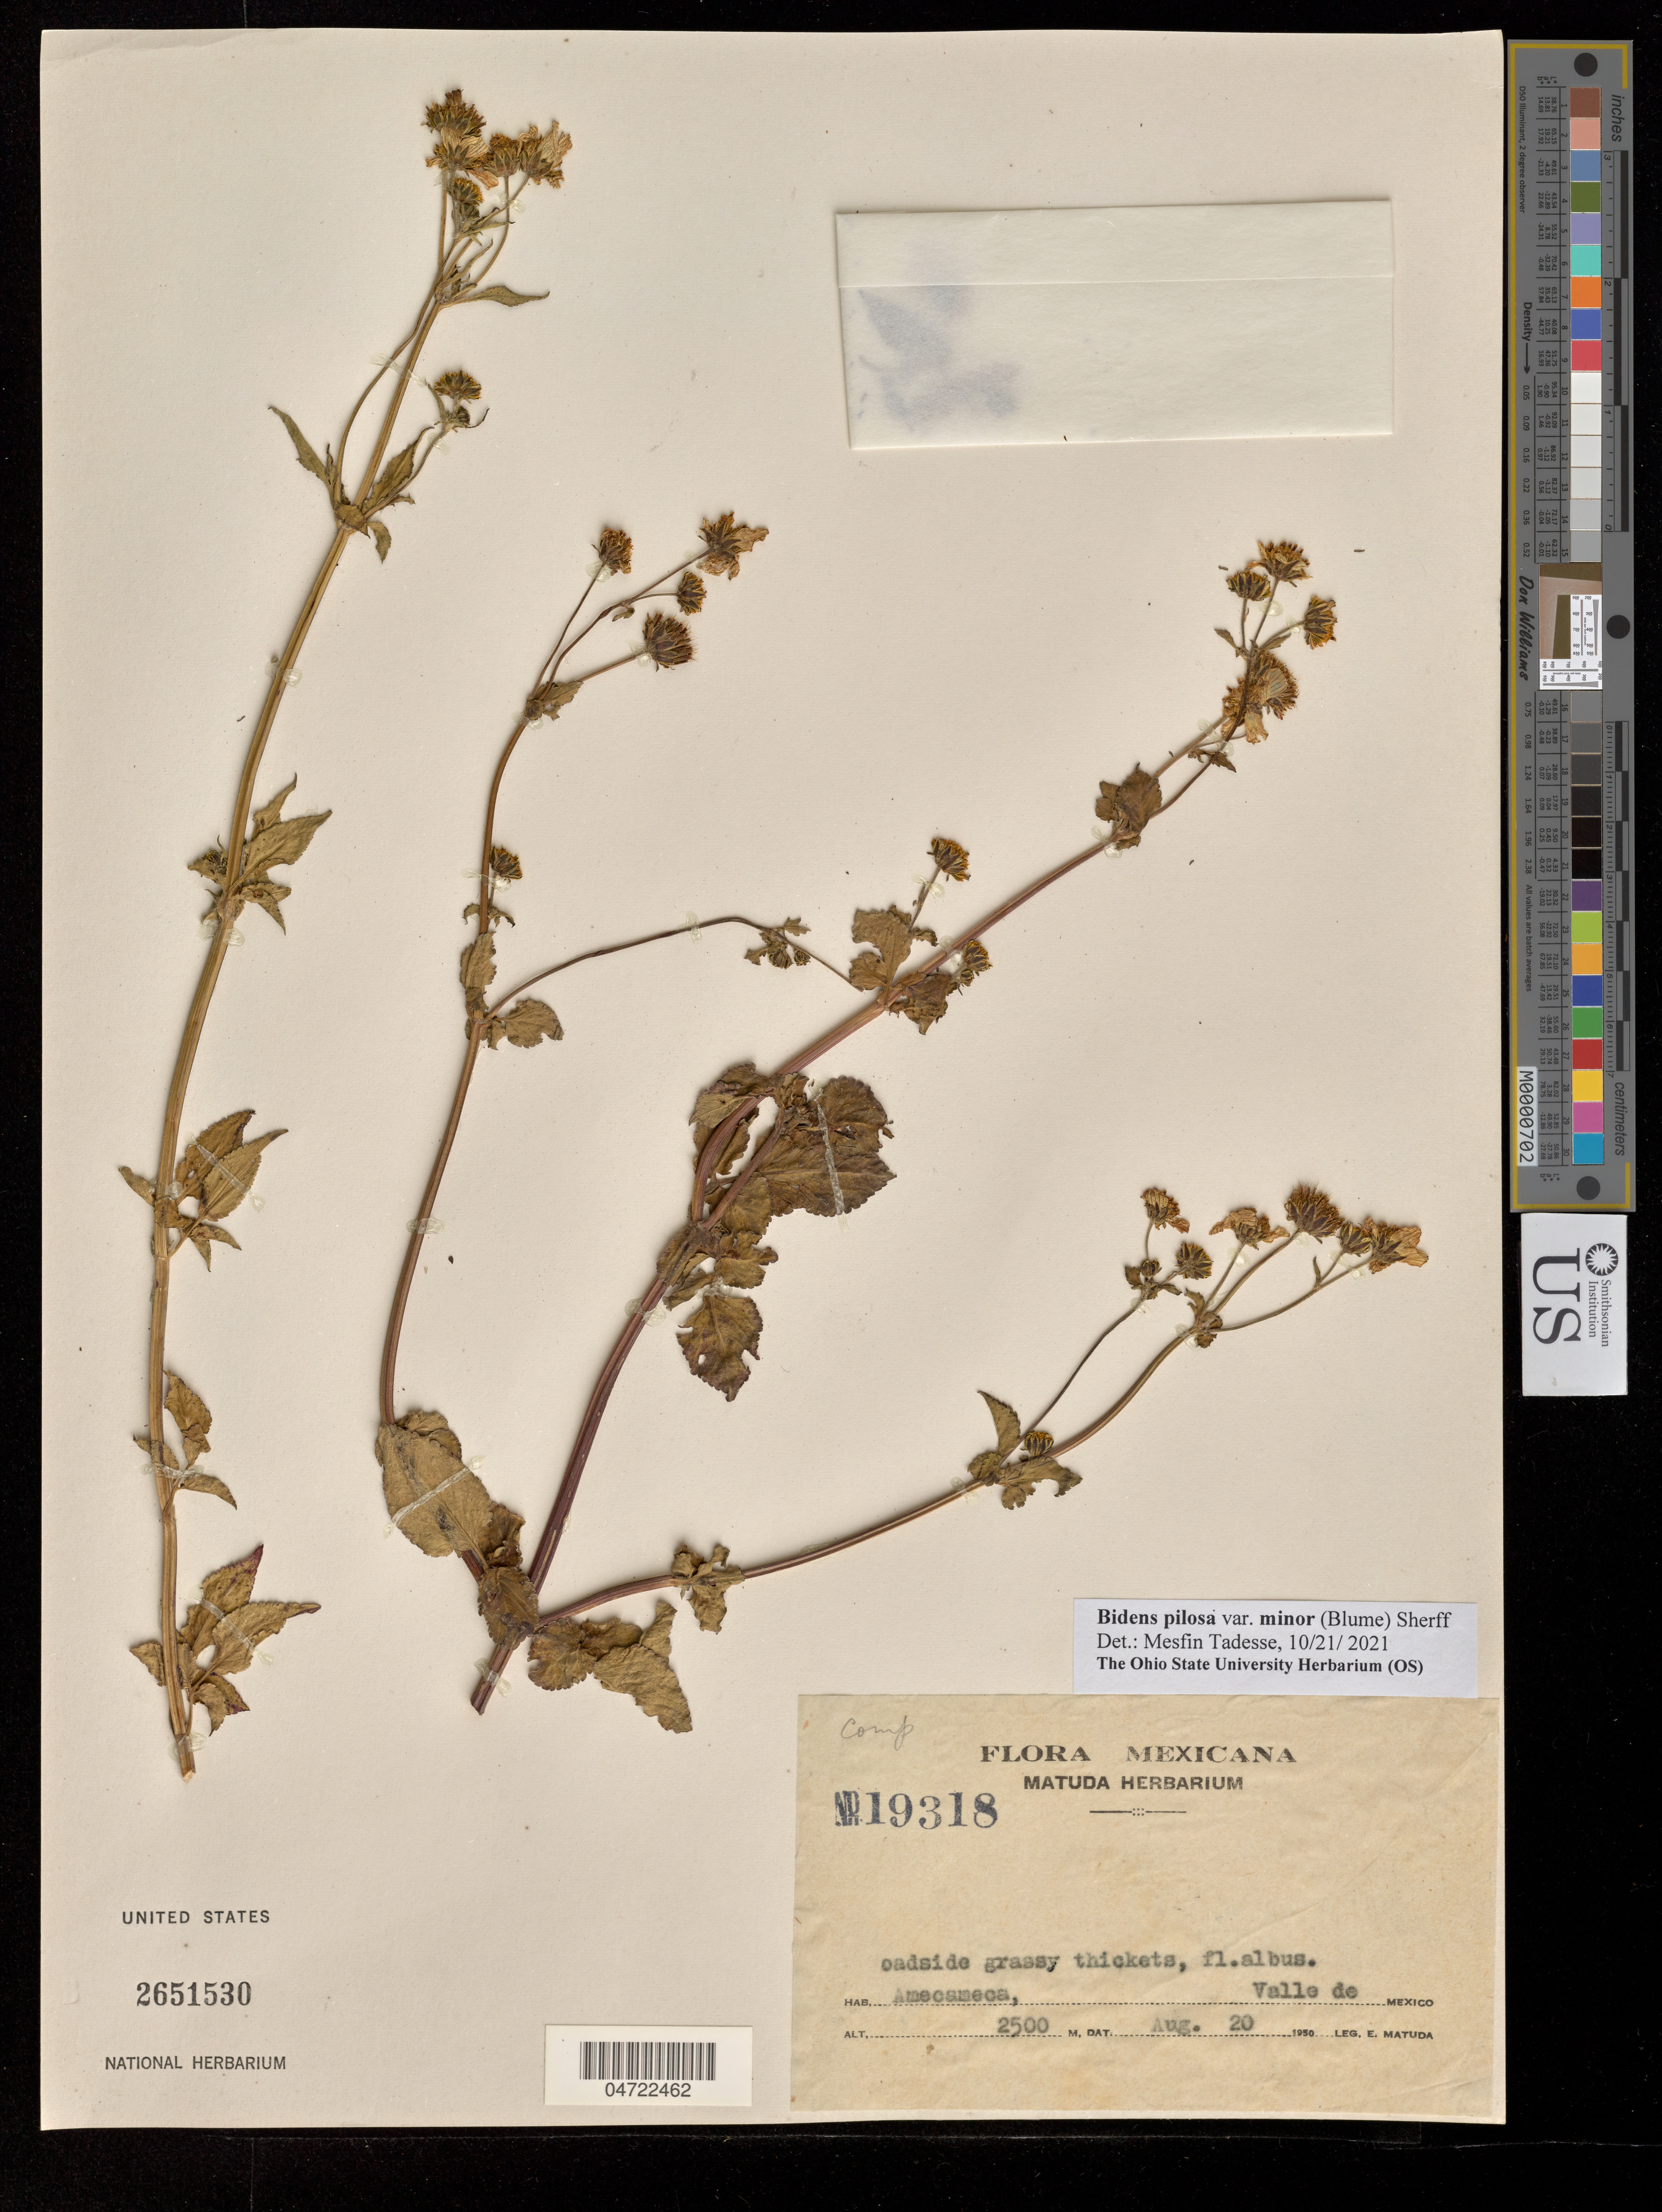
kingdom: Plantae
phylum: Tracheophyta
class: Magnoliopsida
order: Asterales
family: Asteraceae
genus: Bidens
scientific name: Bidens pilosa var. minor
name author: (Blume) Sherff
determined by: Tadesse, M.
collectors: E. Matuda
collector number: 19318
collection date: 1950-08-20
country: Mexico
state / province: México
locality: Amecameca , Valle de Mexico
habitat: Roadside grassy thickets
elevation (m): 2600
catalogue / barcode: US 2651530